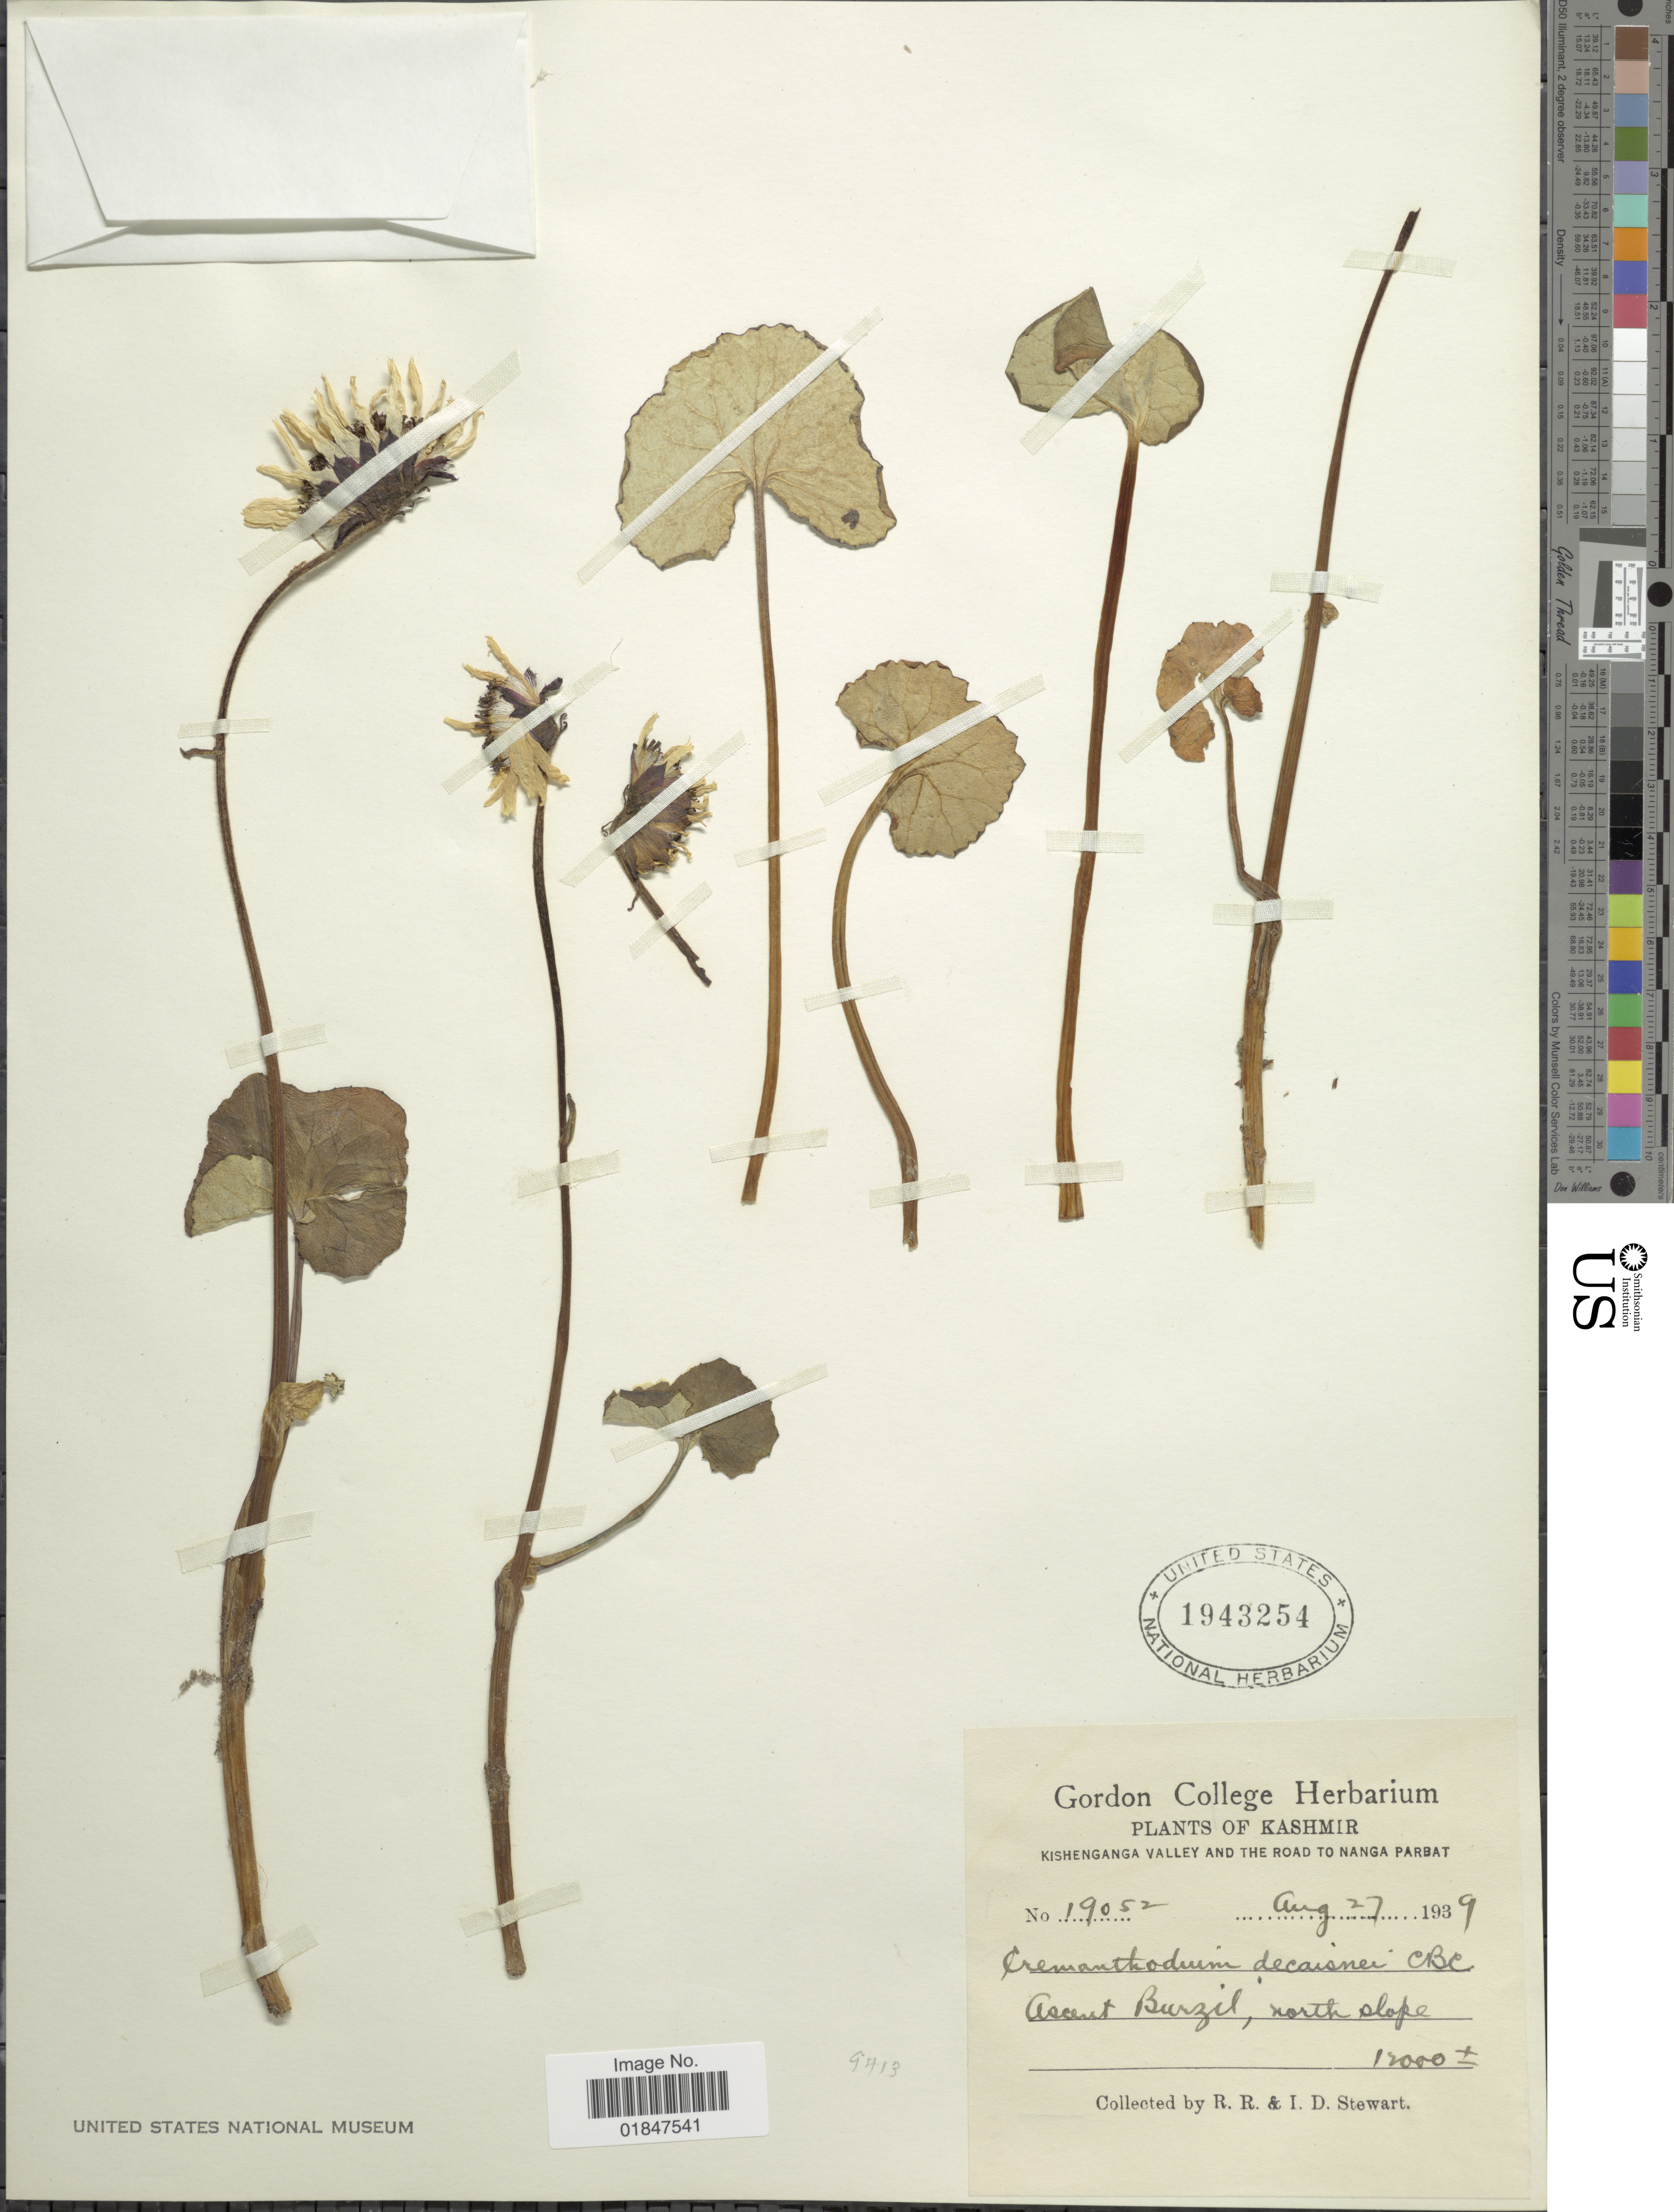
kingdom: Plantae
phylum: Tracheophyta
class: Magnoliopsida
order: Asterales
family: Asteraceae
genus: Cremanthodium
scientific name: Cremanthodium decaisnei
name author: C.B. Clarke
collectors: R. R. Stewart & I. Stewart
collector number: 19052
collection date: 1939-08-27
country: India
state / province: Jammu and Kashmir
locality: Kashmir, Kishenganga Valley and the road to Nanga Parbat, ascent Burzil, north slope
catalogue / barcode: US 1943254